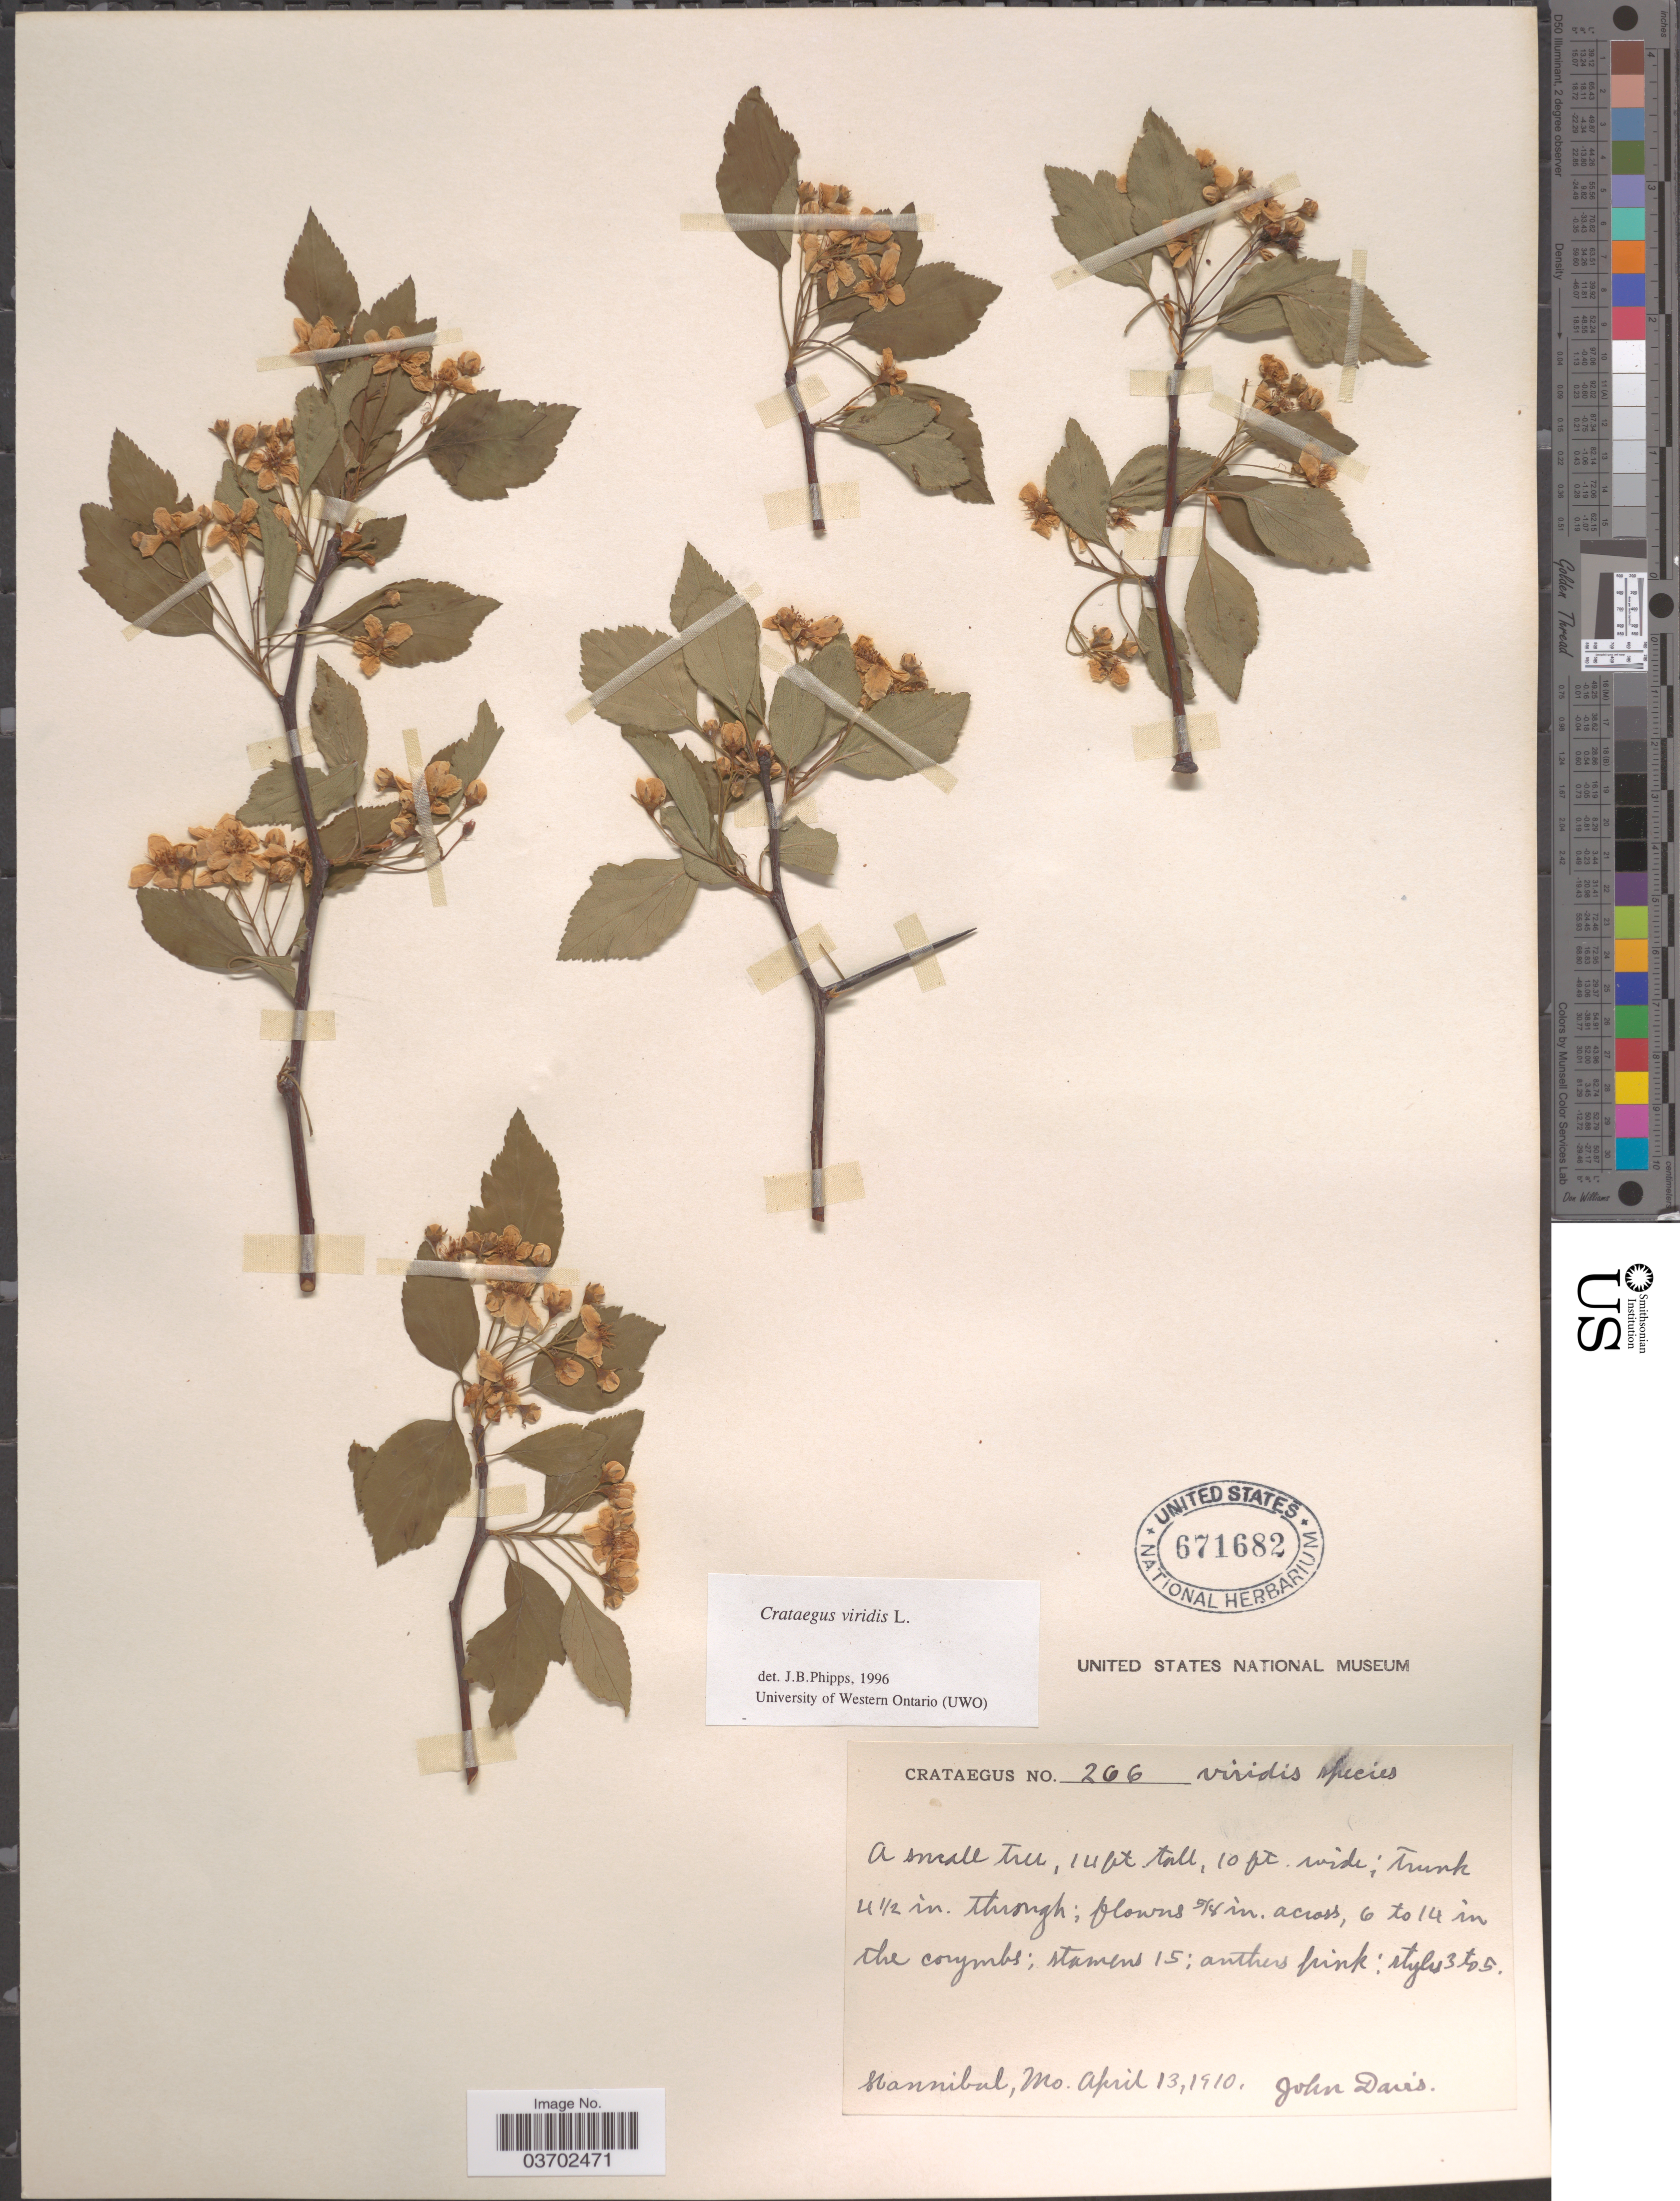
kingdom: Plantae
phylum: Tracheophyta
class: Magnoliopsida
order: Rosales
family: Rosaceae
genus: Crataegus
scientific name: Crataegus viridis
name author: L.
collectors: J. Davis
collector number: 266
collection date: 1910-04-13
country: United States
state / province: Missouri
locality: Hannibal.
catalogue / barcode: US 671682